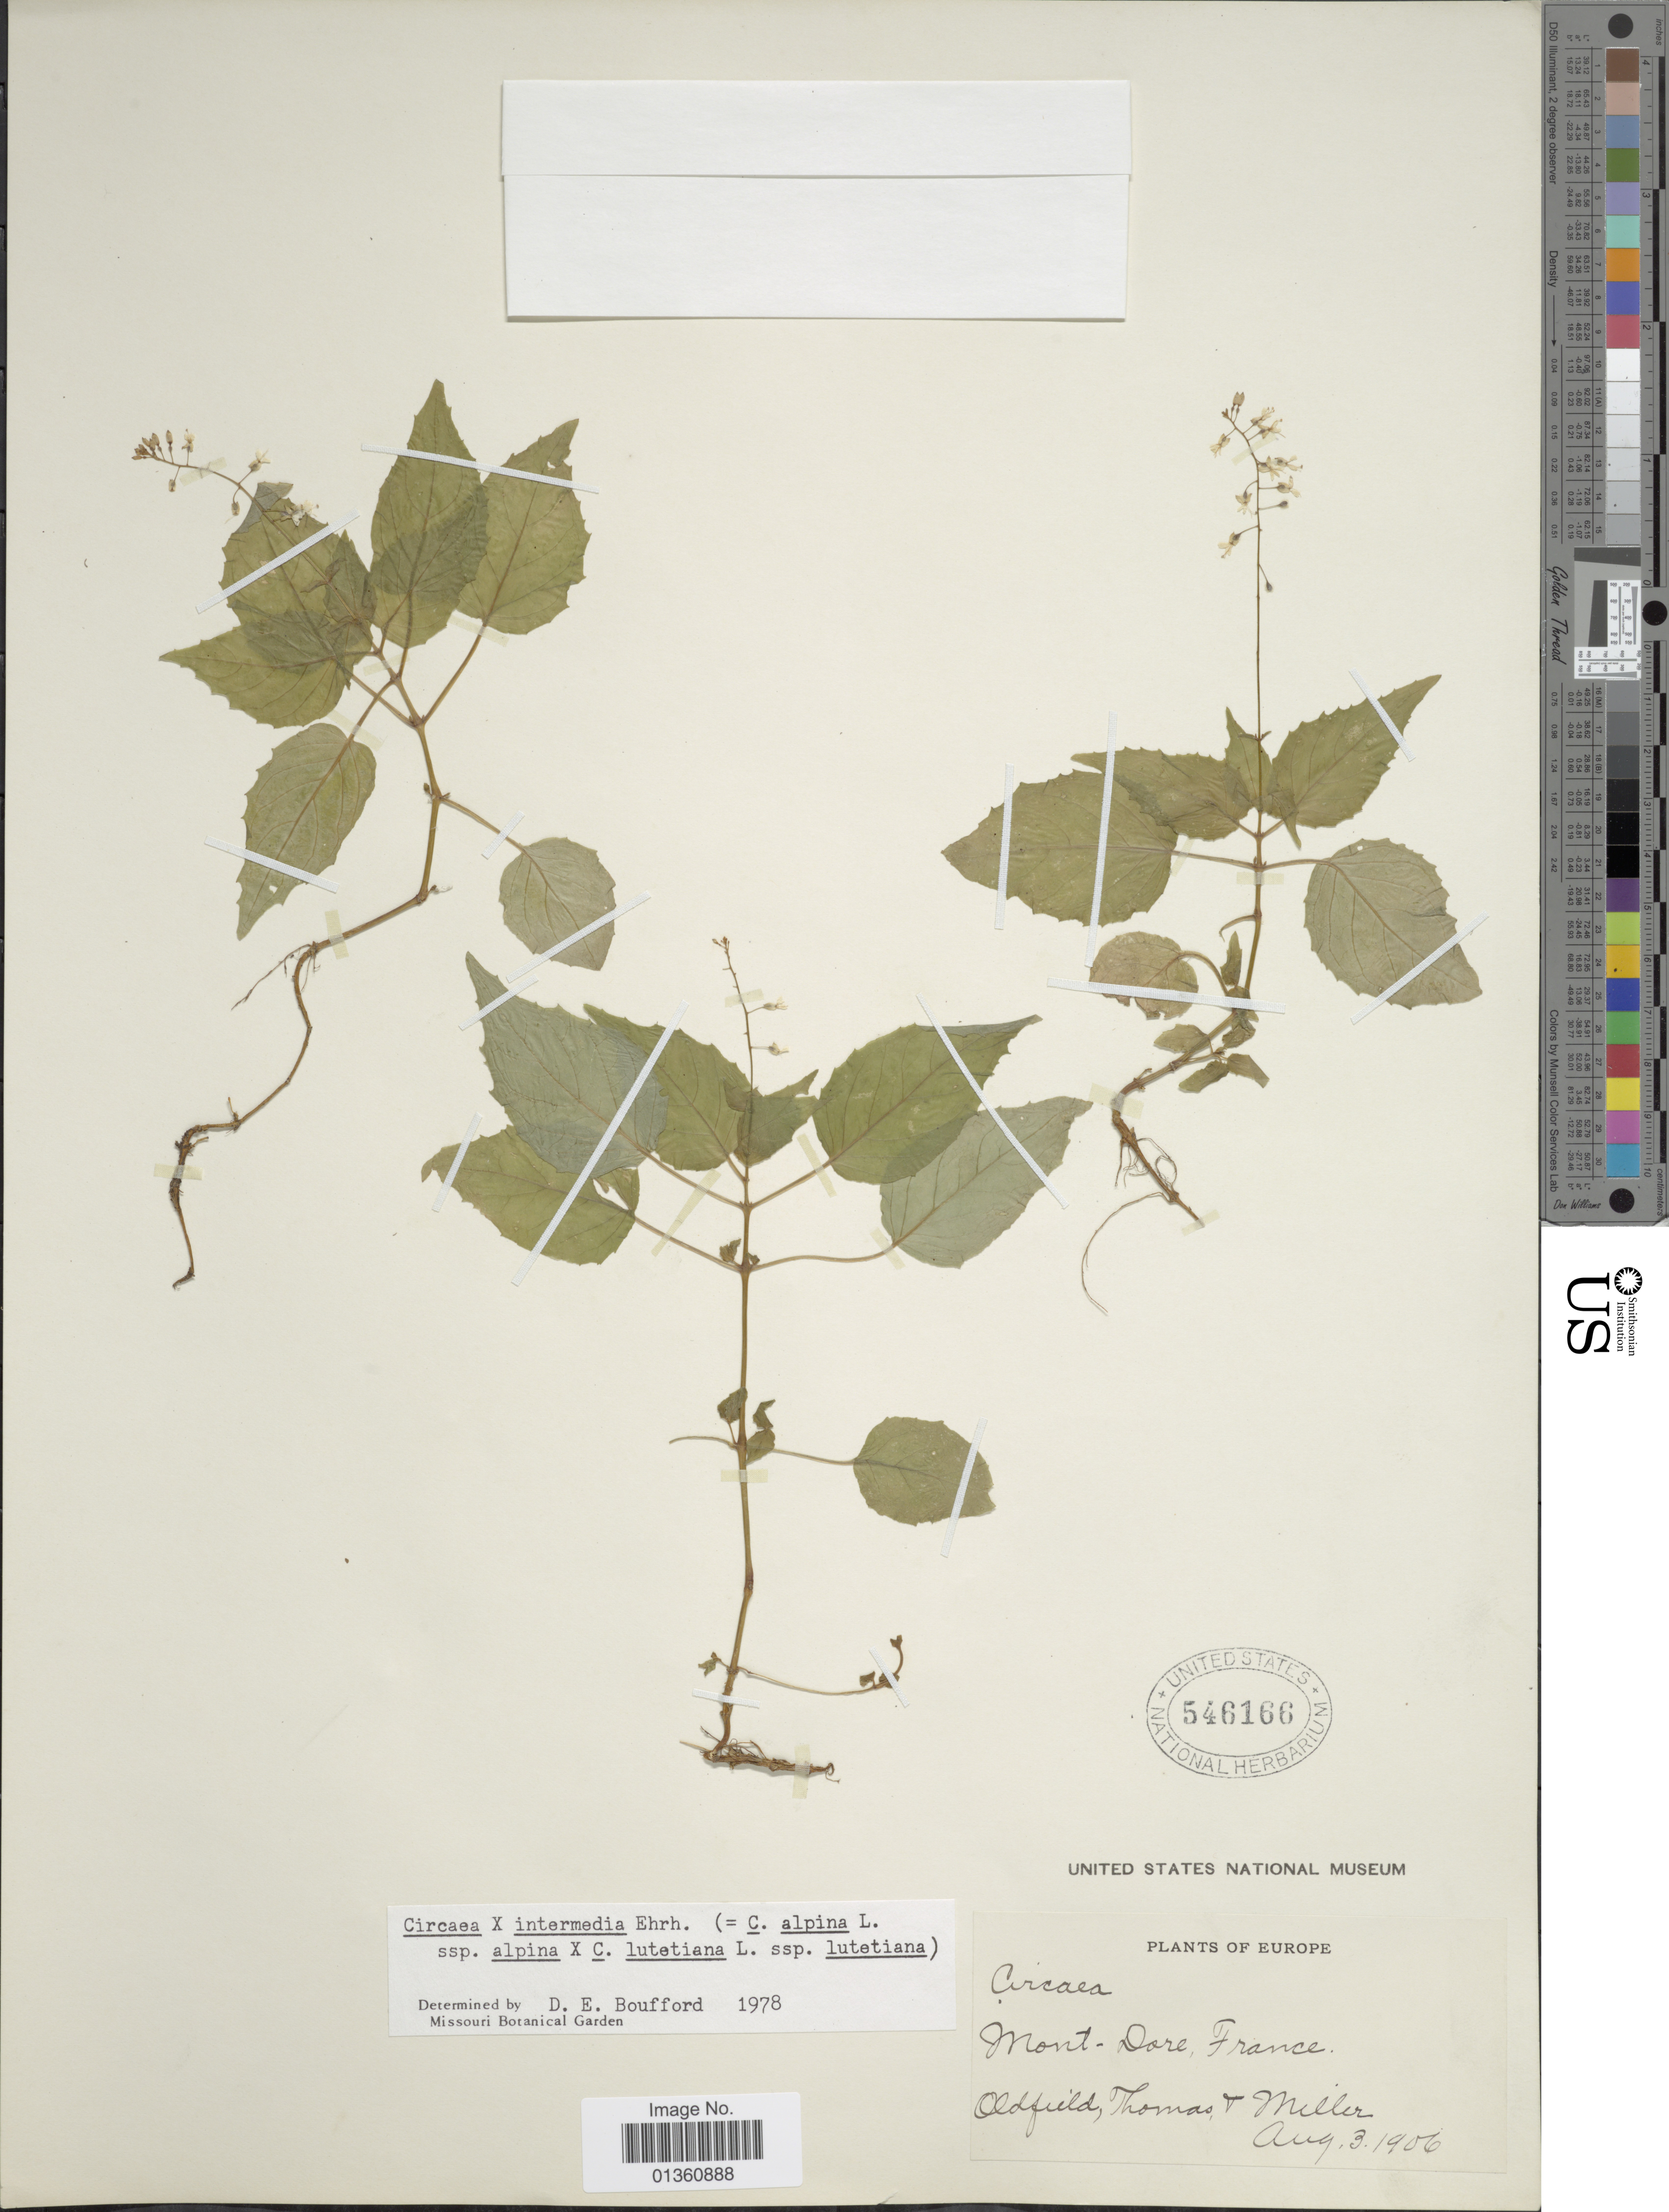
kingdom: Plantae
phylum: Tracheophyta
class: Magnoliopsida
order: Myrtales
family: Onagraceae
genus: Circaea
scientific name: Circaea x intermedia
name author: Ehrh.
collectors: Oldfield & Thomas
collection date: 1906-08-03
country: France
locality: Mont-Dore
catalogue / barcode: US 546166